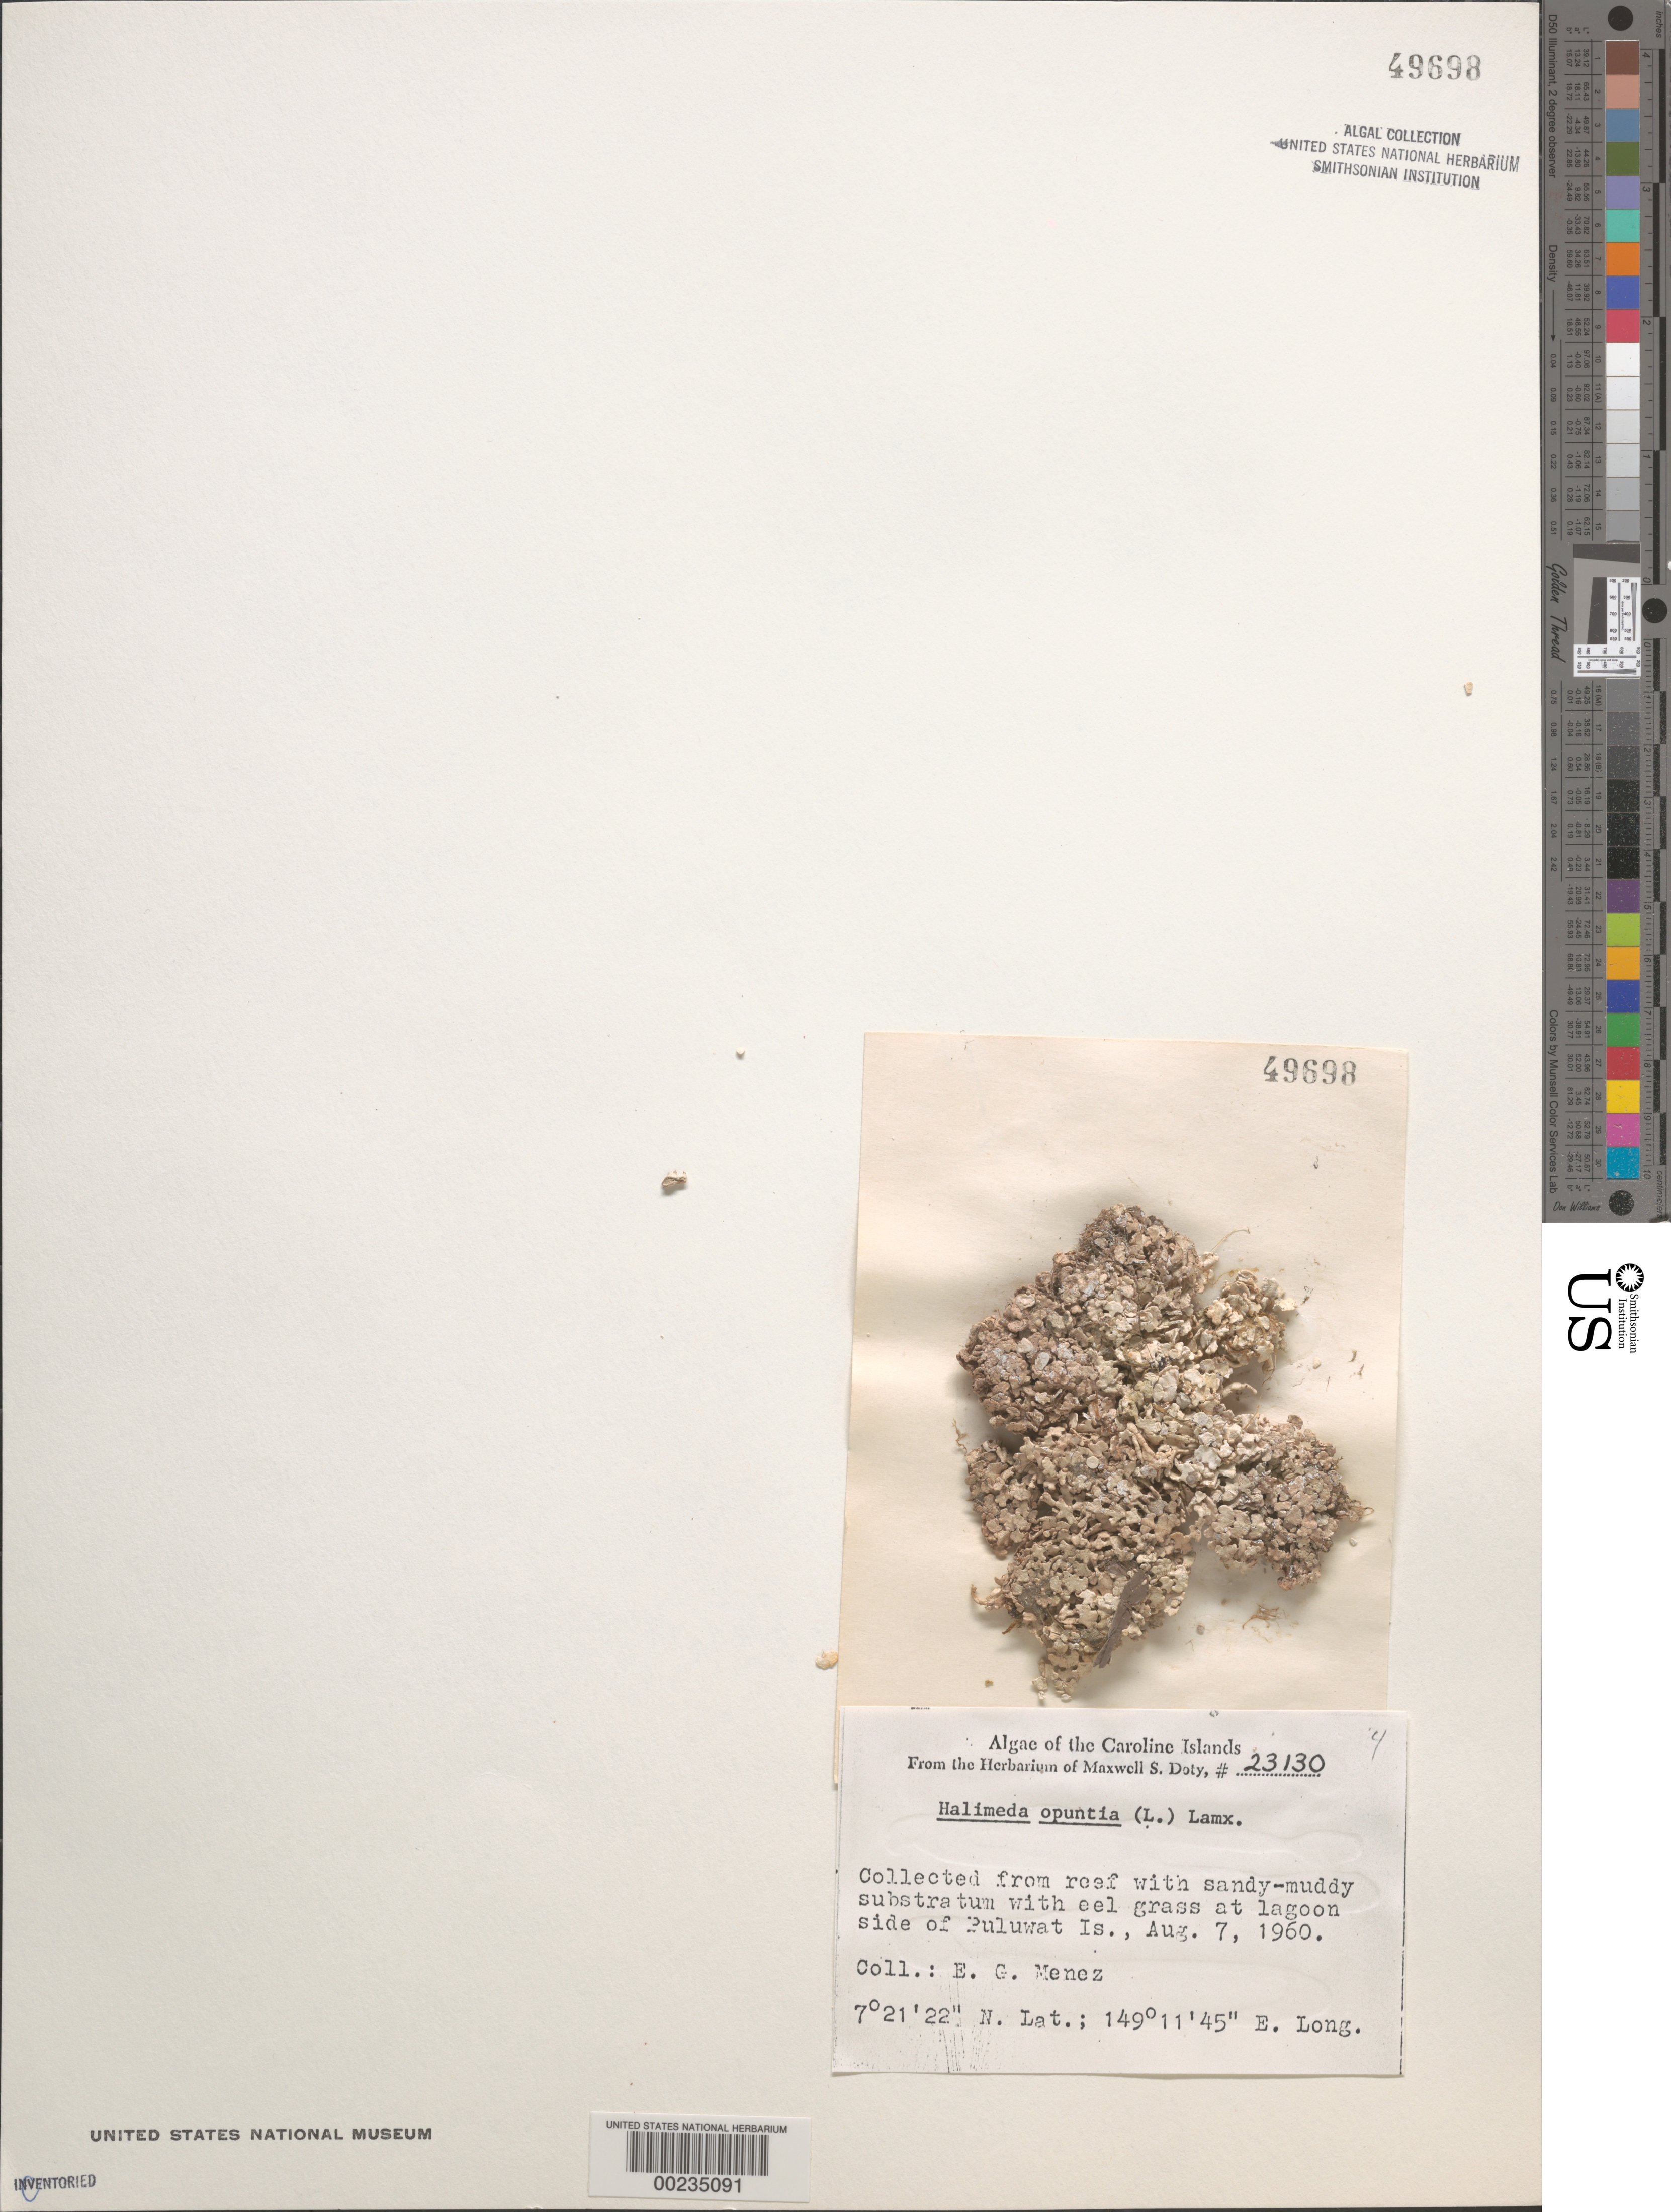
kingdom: Plantae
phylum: Chlorophyta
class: Ulvophyceae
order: Bryopsidales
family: Halimedaceae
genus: Halimeda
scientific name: Halimeda opuntia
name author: (L.) J.V.Lamouroux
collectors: Meñez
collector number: MSD 23130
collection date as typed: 07 Aug 1960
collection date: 1960-08-07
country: Micronesia, Federated States of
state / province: Truk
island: Puluwat Atoll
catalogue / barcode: US 49698